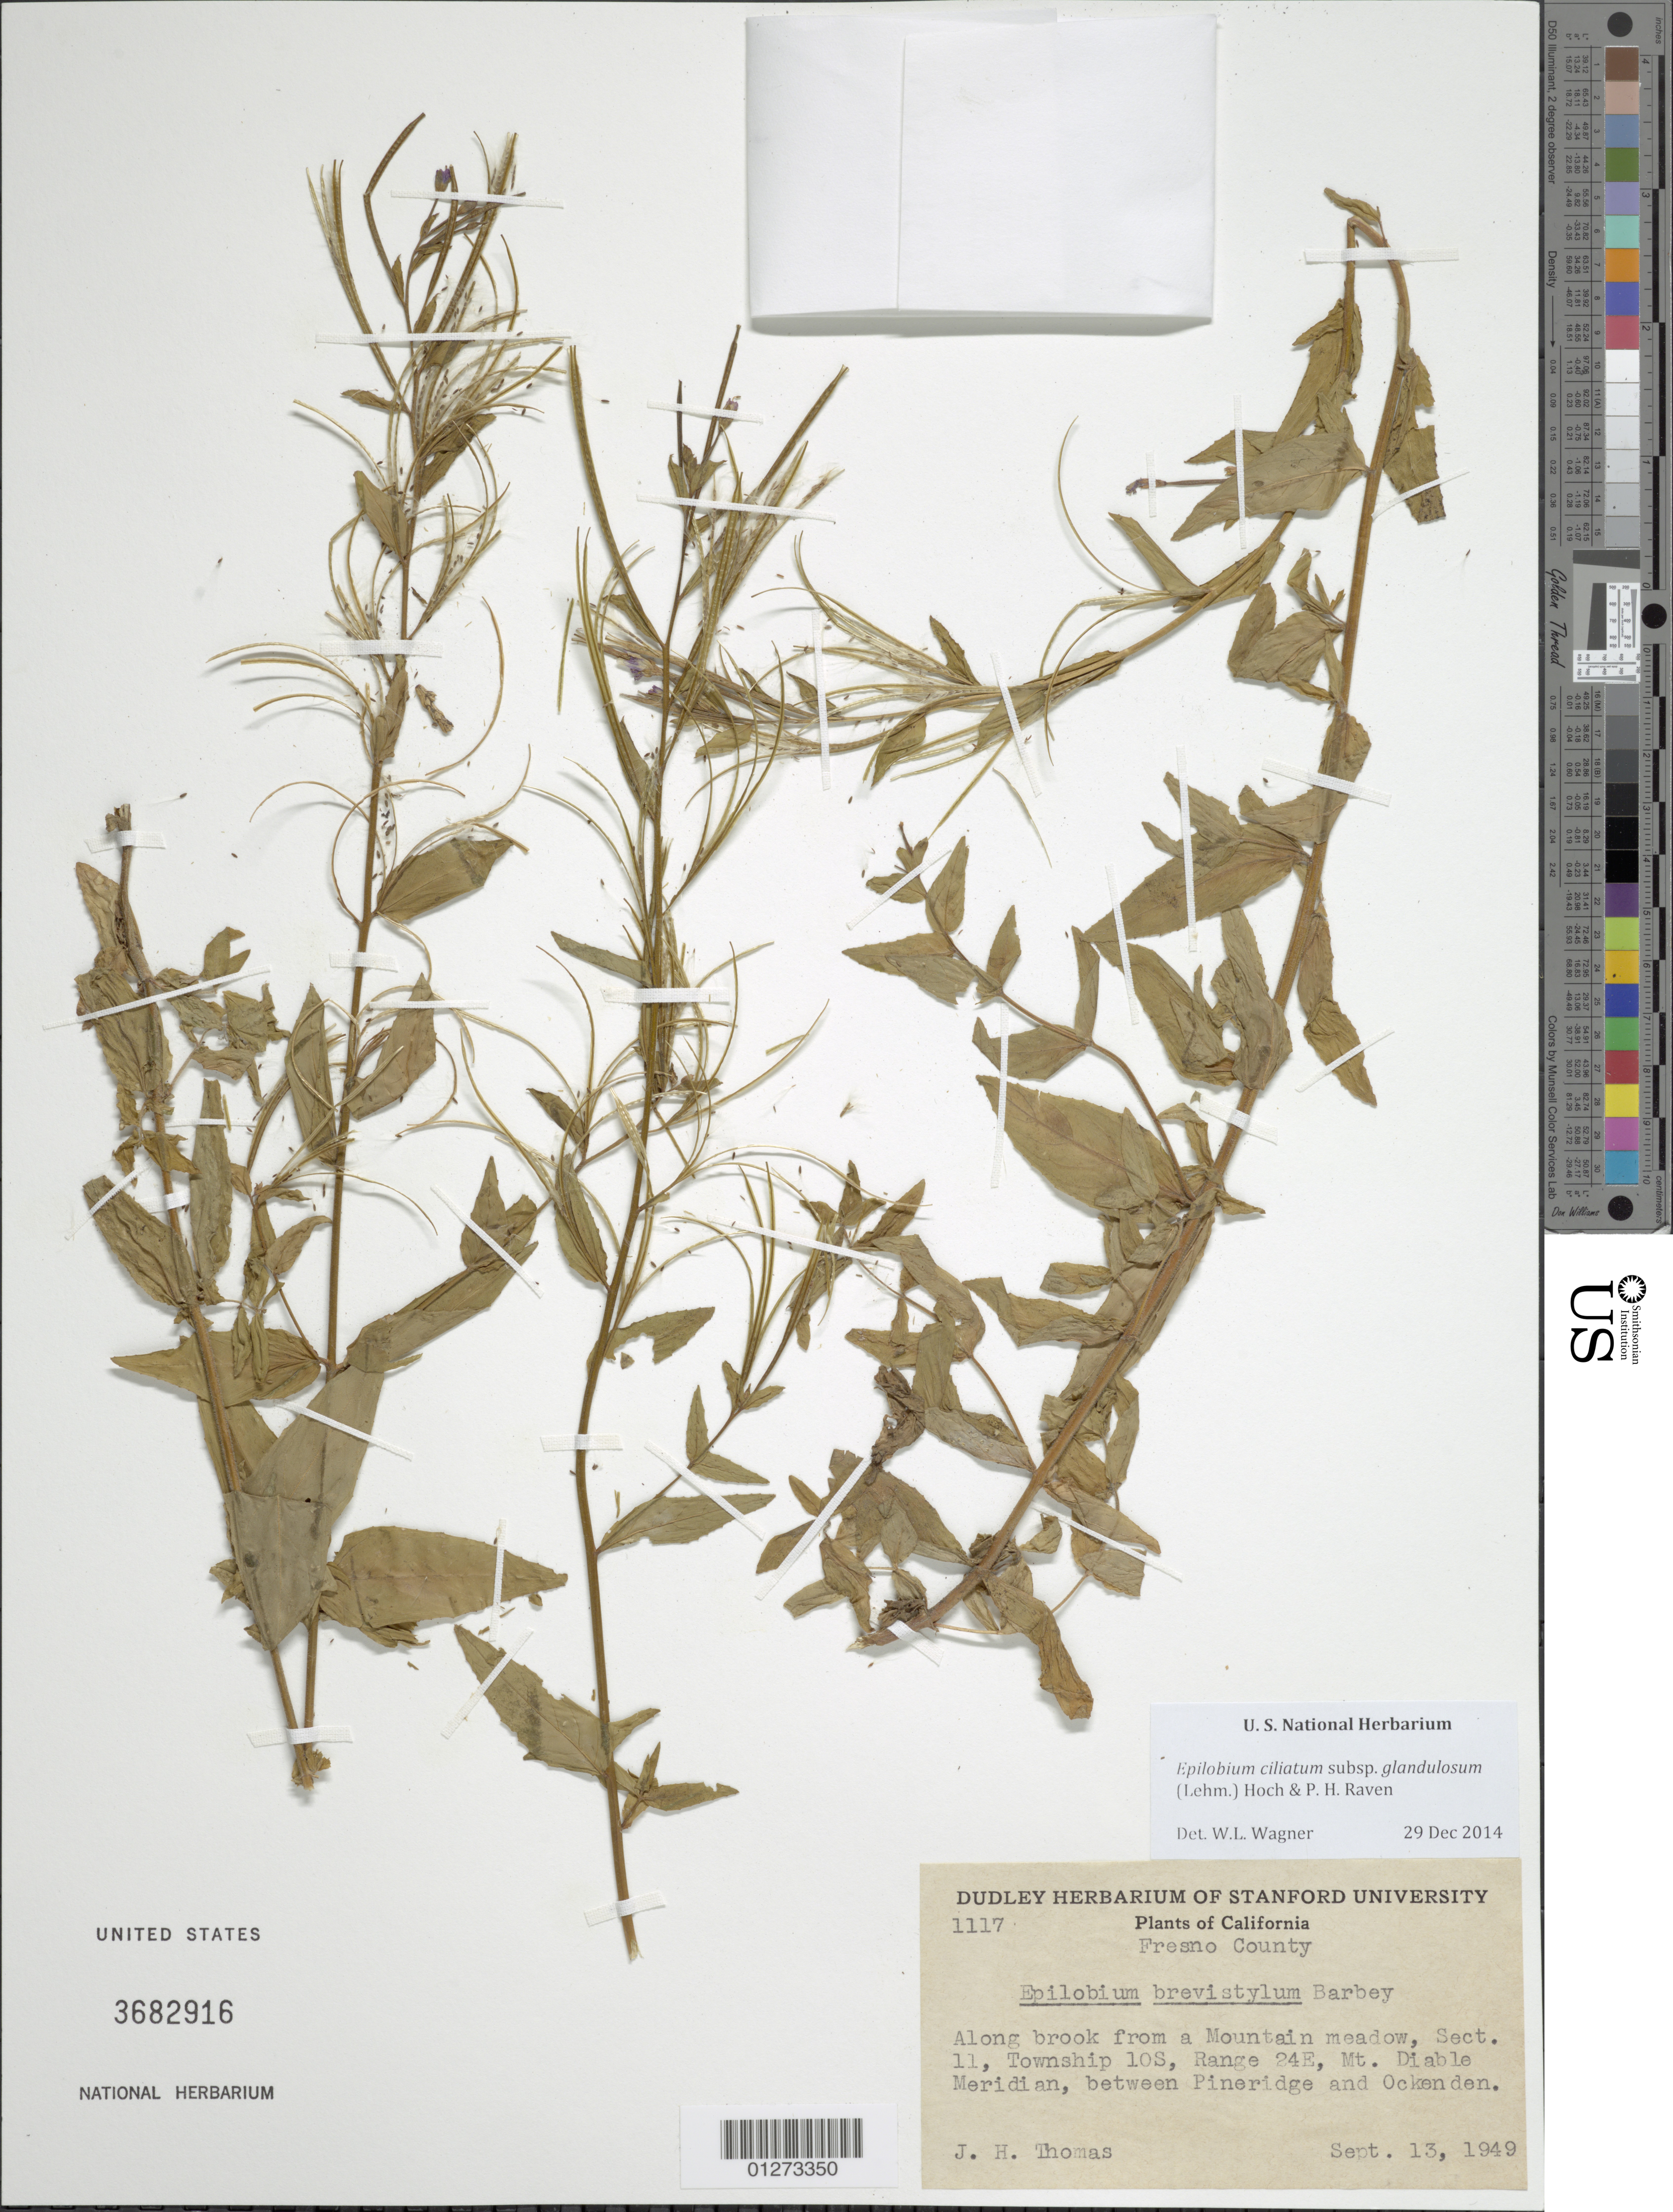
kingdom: Plantae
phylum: Tracheophyta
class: Magnoliopsida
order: Myrtales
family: Onagraceae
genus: Epilobium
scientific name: Epilobium ciliatum subsp. glandulosum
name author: (Lehm.) Hoch & P.H. Raven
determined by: Wagner, W. L., (BOT), Smithsonian Institution - National Museum of Natural History (UNITED STATES)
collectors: J. H. Thomas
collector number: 1117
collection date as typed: Sept. 13, 1949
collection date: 1949-09-13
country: United States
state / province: California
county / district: Fresno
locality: Along brook from a mountain meadow, Sect. 11, Township 10S, Range 24E, Mt. Diable Meridian, between Pine Ridge and Ockenden.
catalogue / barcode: US 3682916